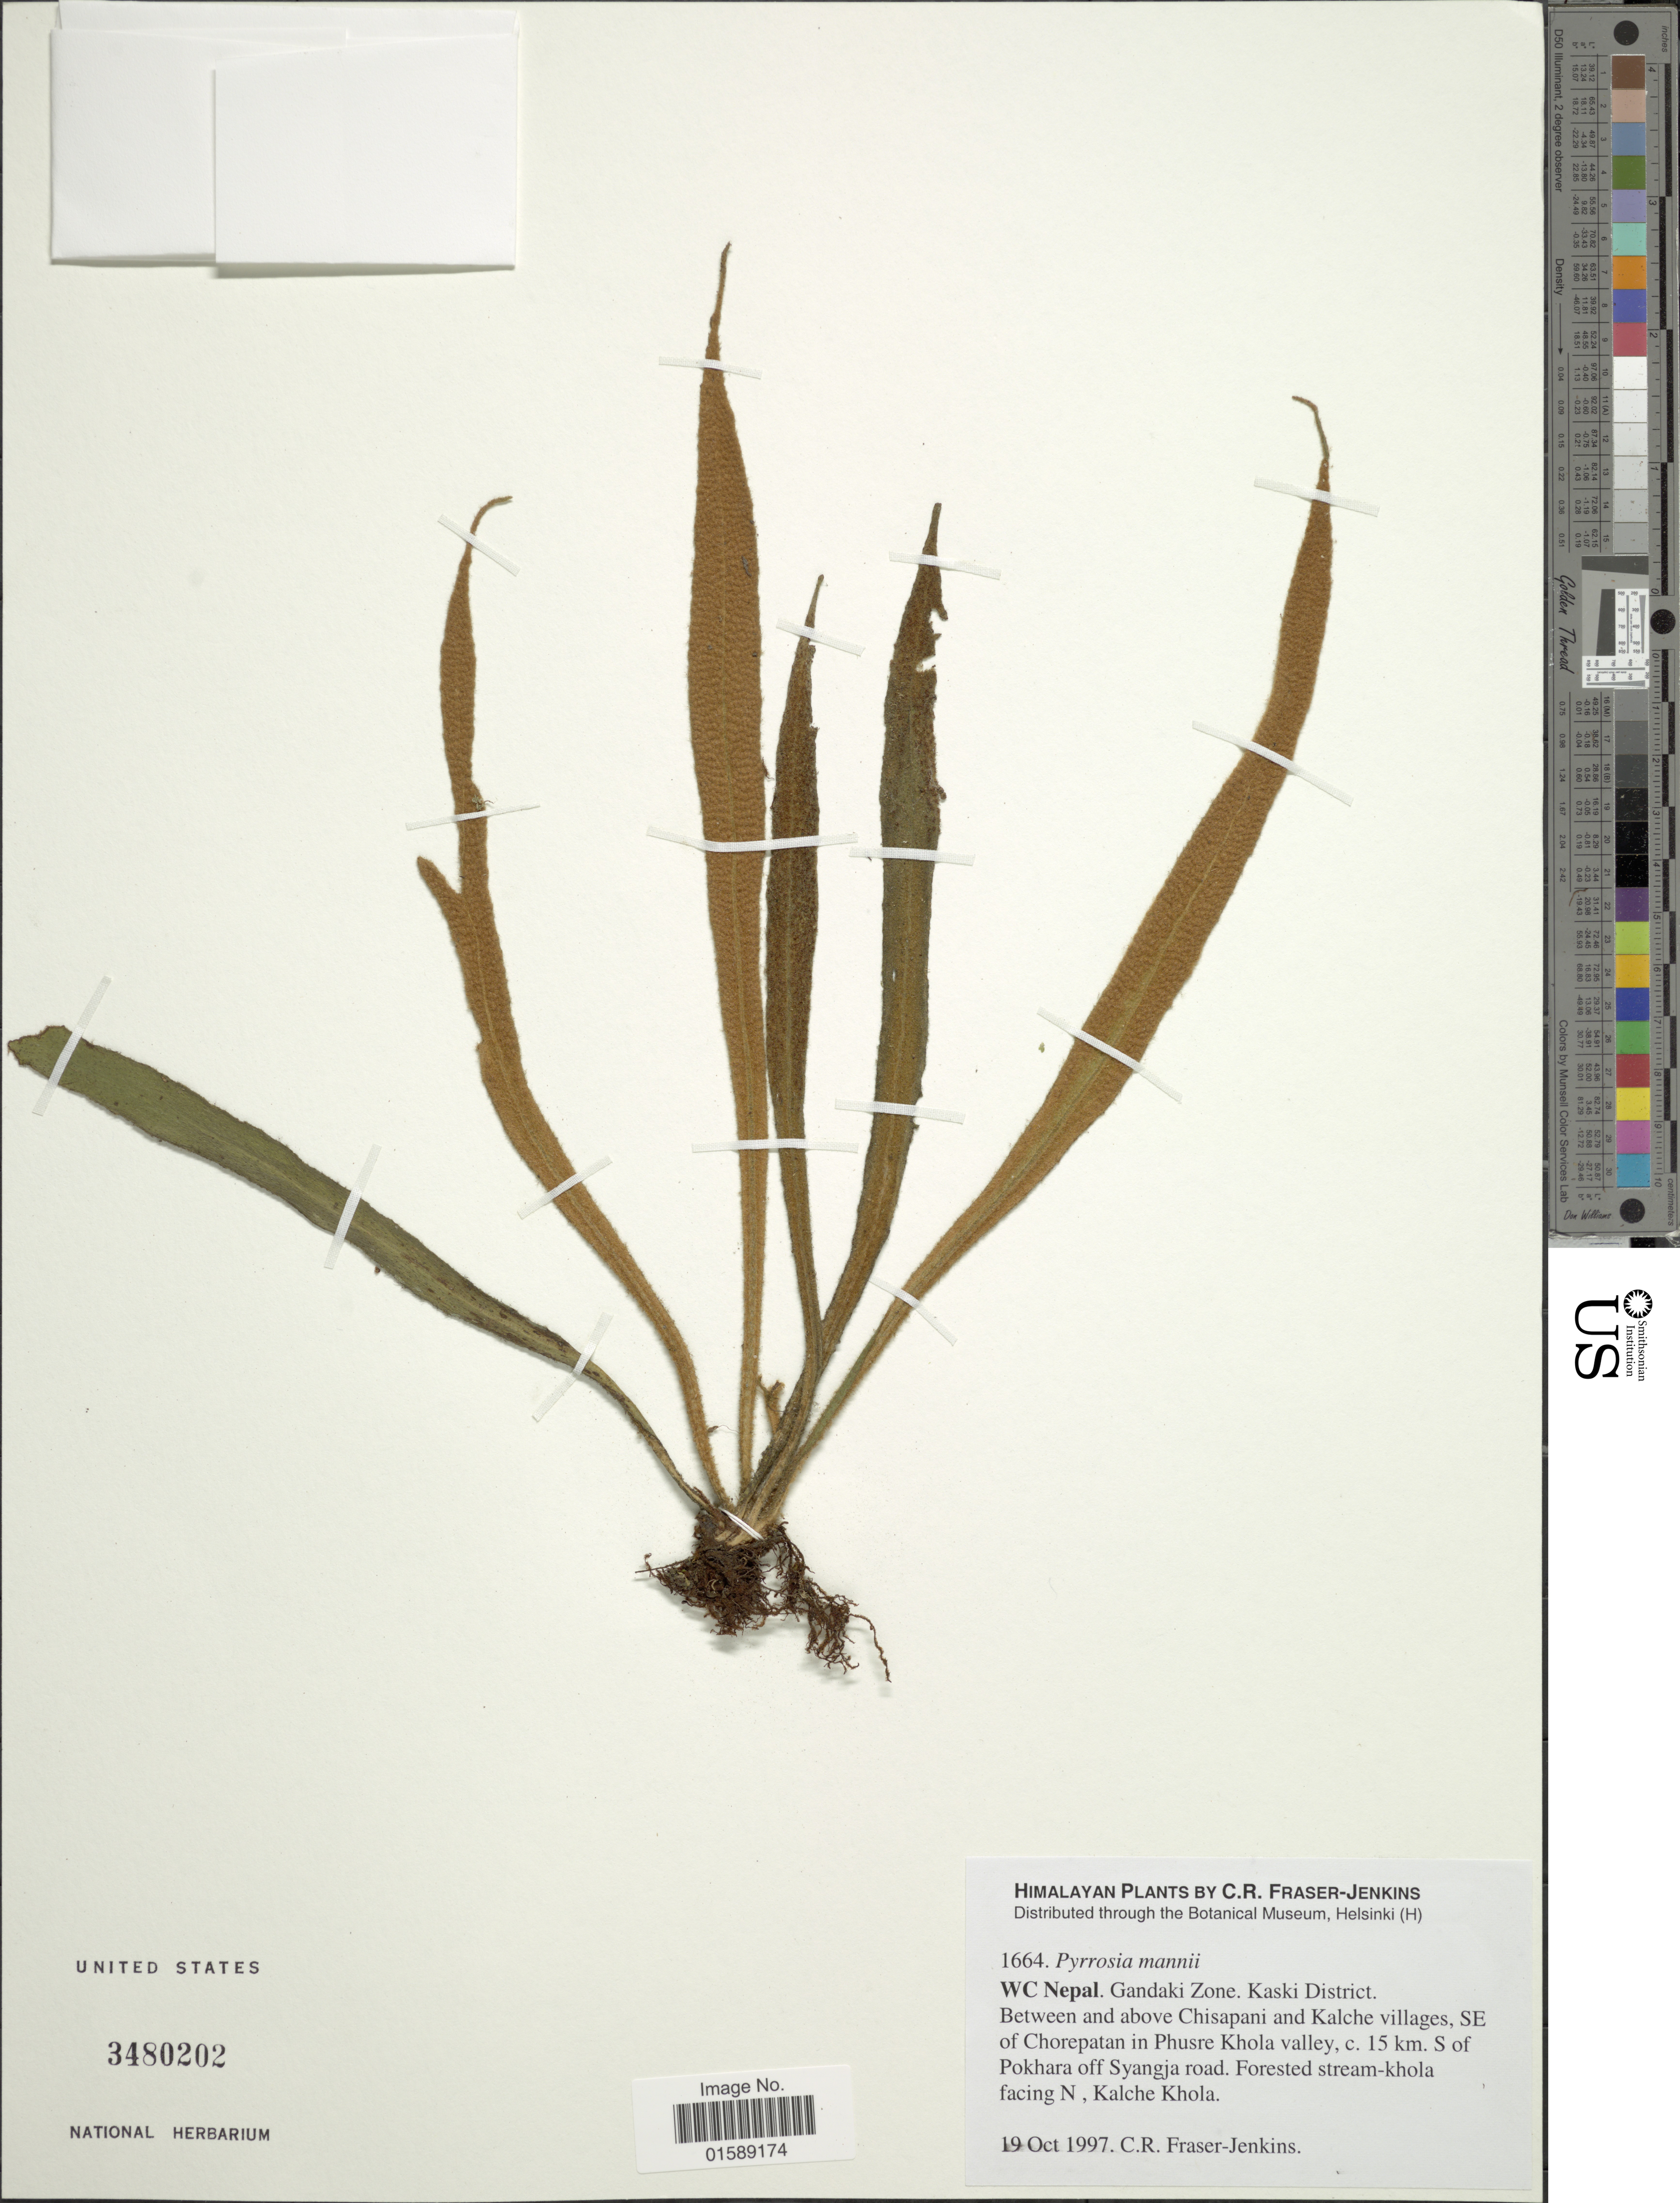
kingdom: Plantae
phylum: Tracheophyta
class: Polypodiopsida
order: Polypodiales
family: Polypodiaceae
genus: Pyrrosia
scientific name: Pyrrosia mannii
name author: (Giesenh.) Ching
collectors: C. R. Fraser-Jenkins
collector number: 1664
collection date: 1997-10-19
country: Nepal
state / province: Gandaki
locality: Himalayan. WC Nepal. Kaski District. Between and above Chisapani and Kalche villages, SE of Chorepatan in Phusre Khola valley, c. 15 km. S of Pokhara off Syangja Road. Forested stream-khola facing N, Kalche Khola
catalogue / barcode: US 3480202